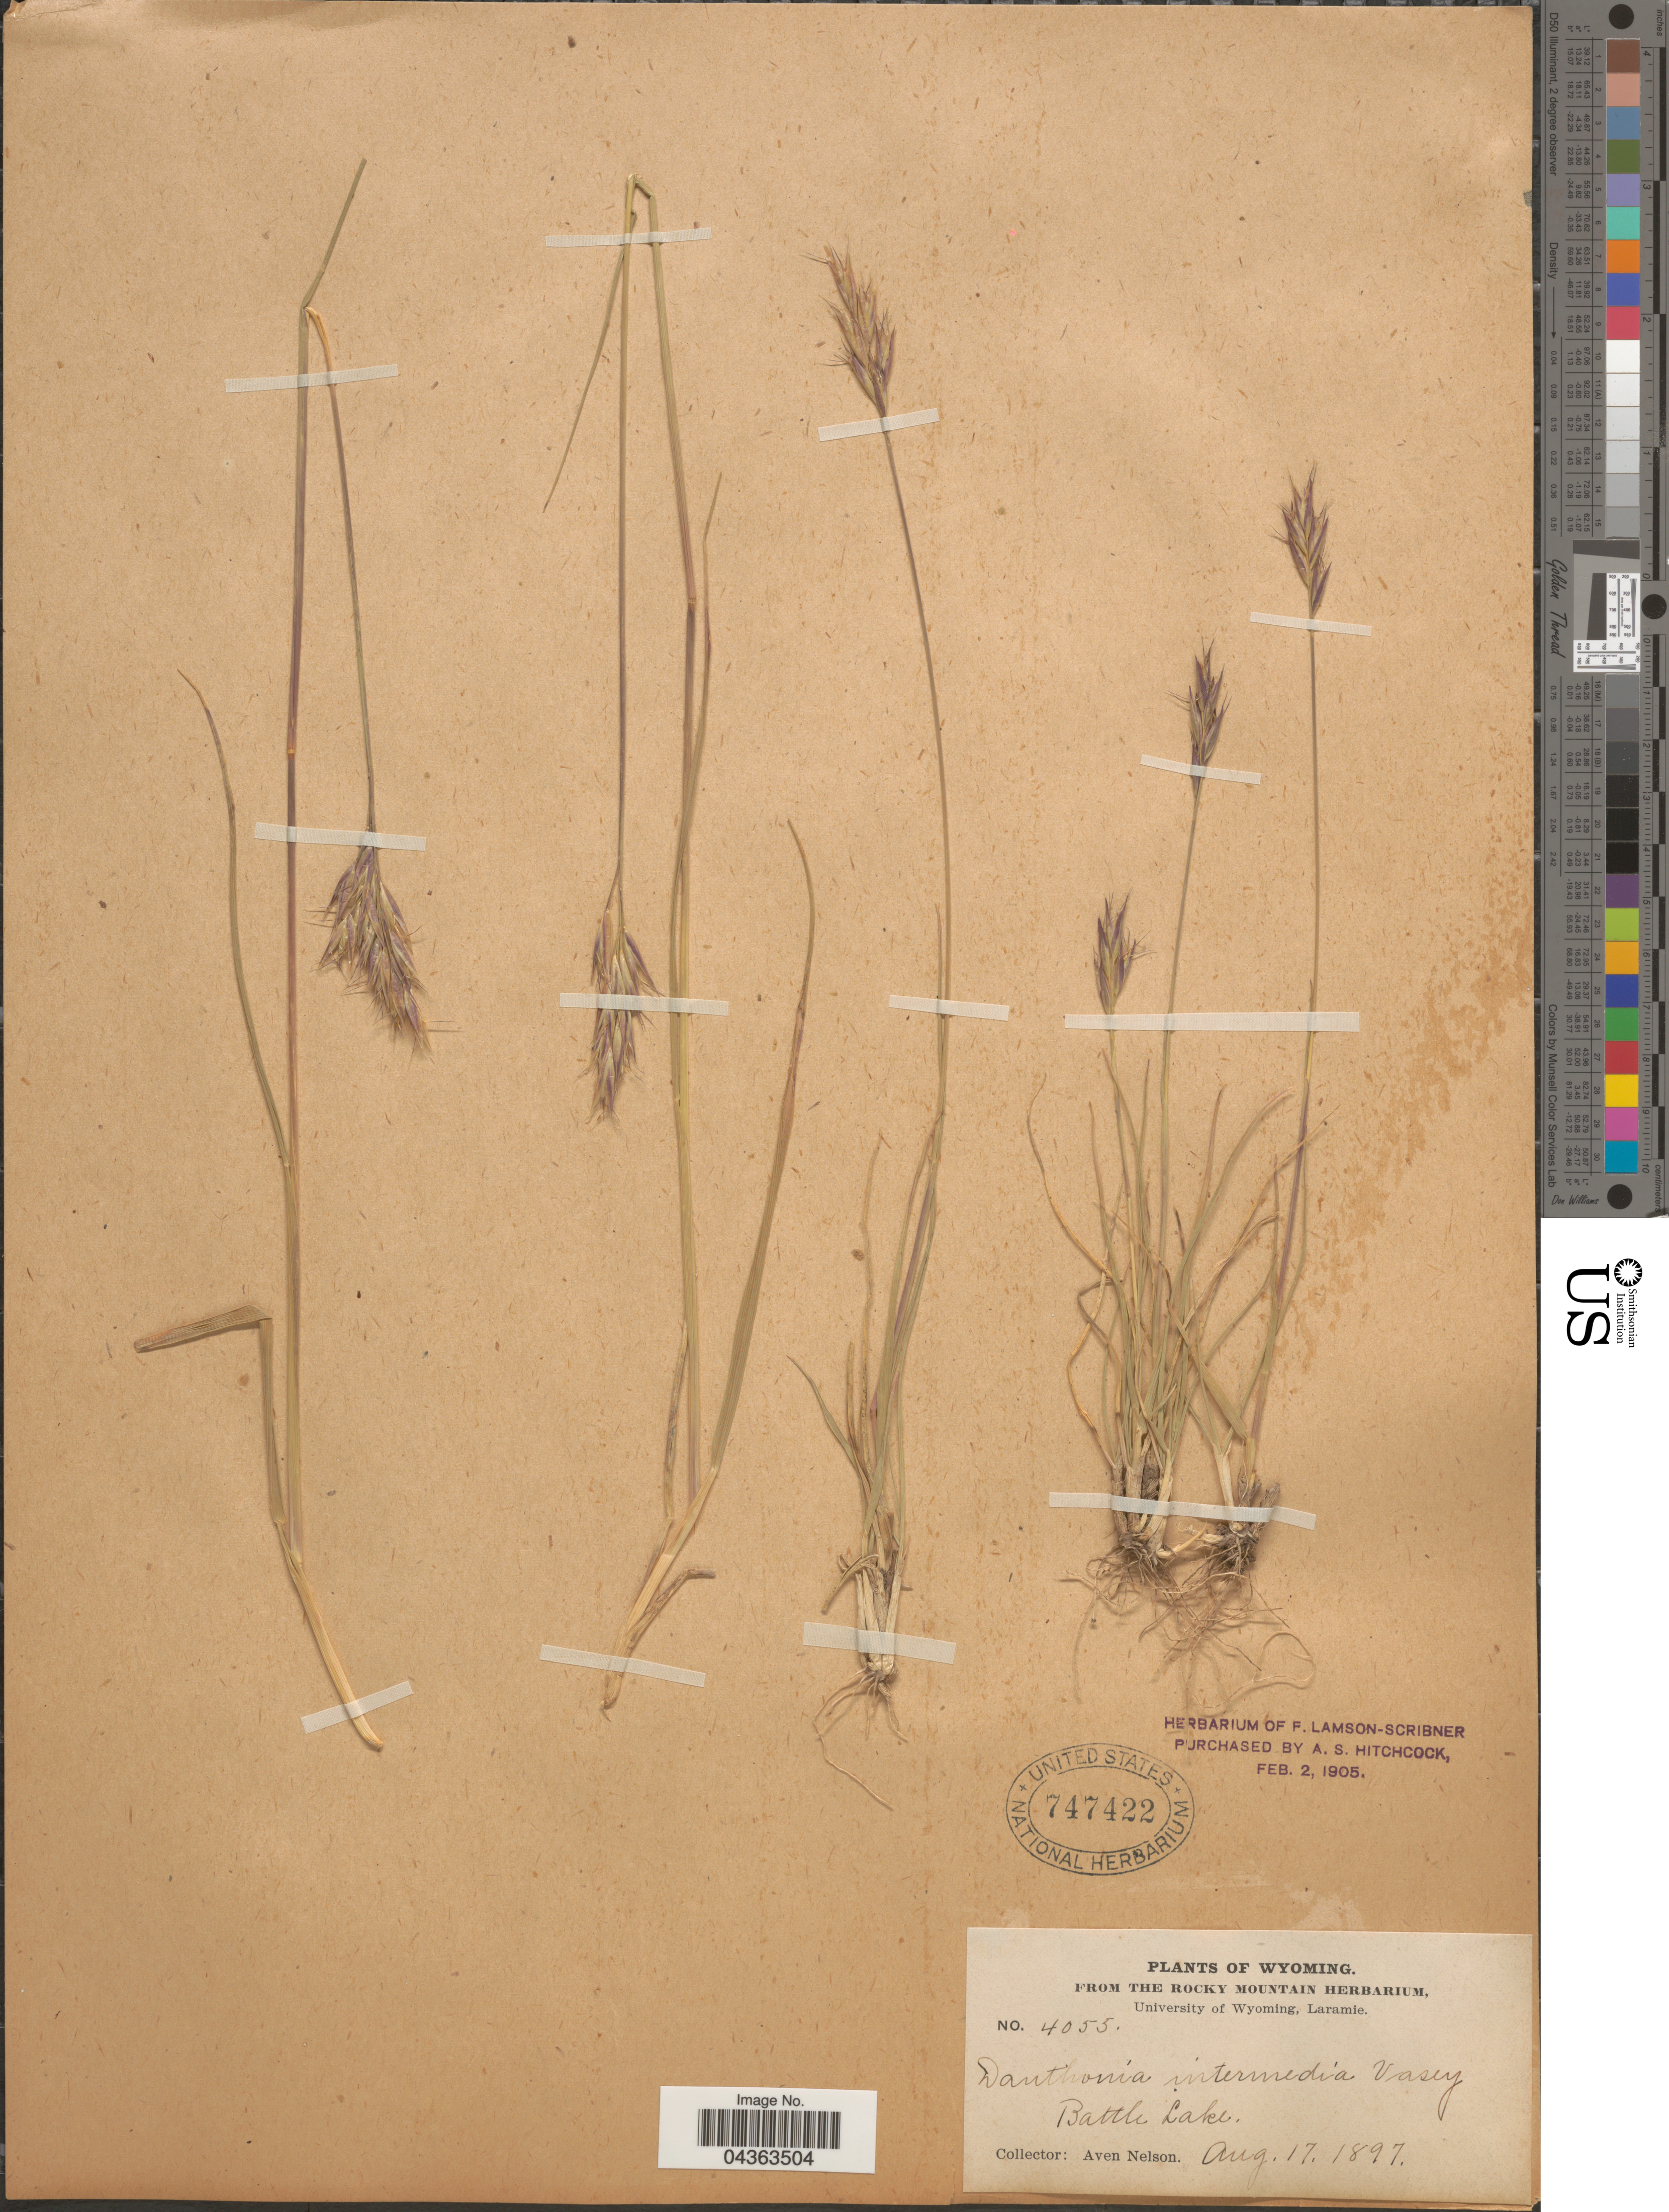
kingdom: Plantae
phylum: Tracheophyta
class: Liliopsida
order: Poales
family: Poaceae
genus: Danthonia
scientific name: Danthonia intermedia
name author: Vasey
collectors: A. Nelson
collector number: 4055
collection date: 1897-08-17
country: United States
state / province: Wyoming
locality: Battle Lake.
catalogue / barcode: US 747422